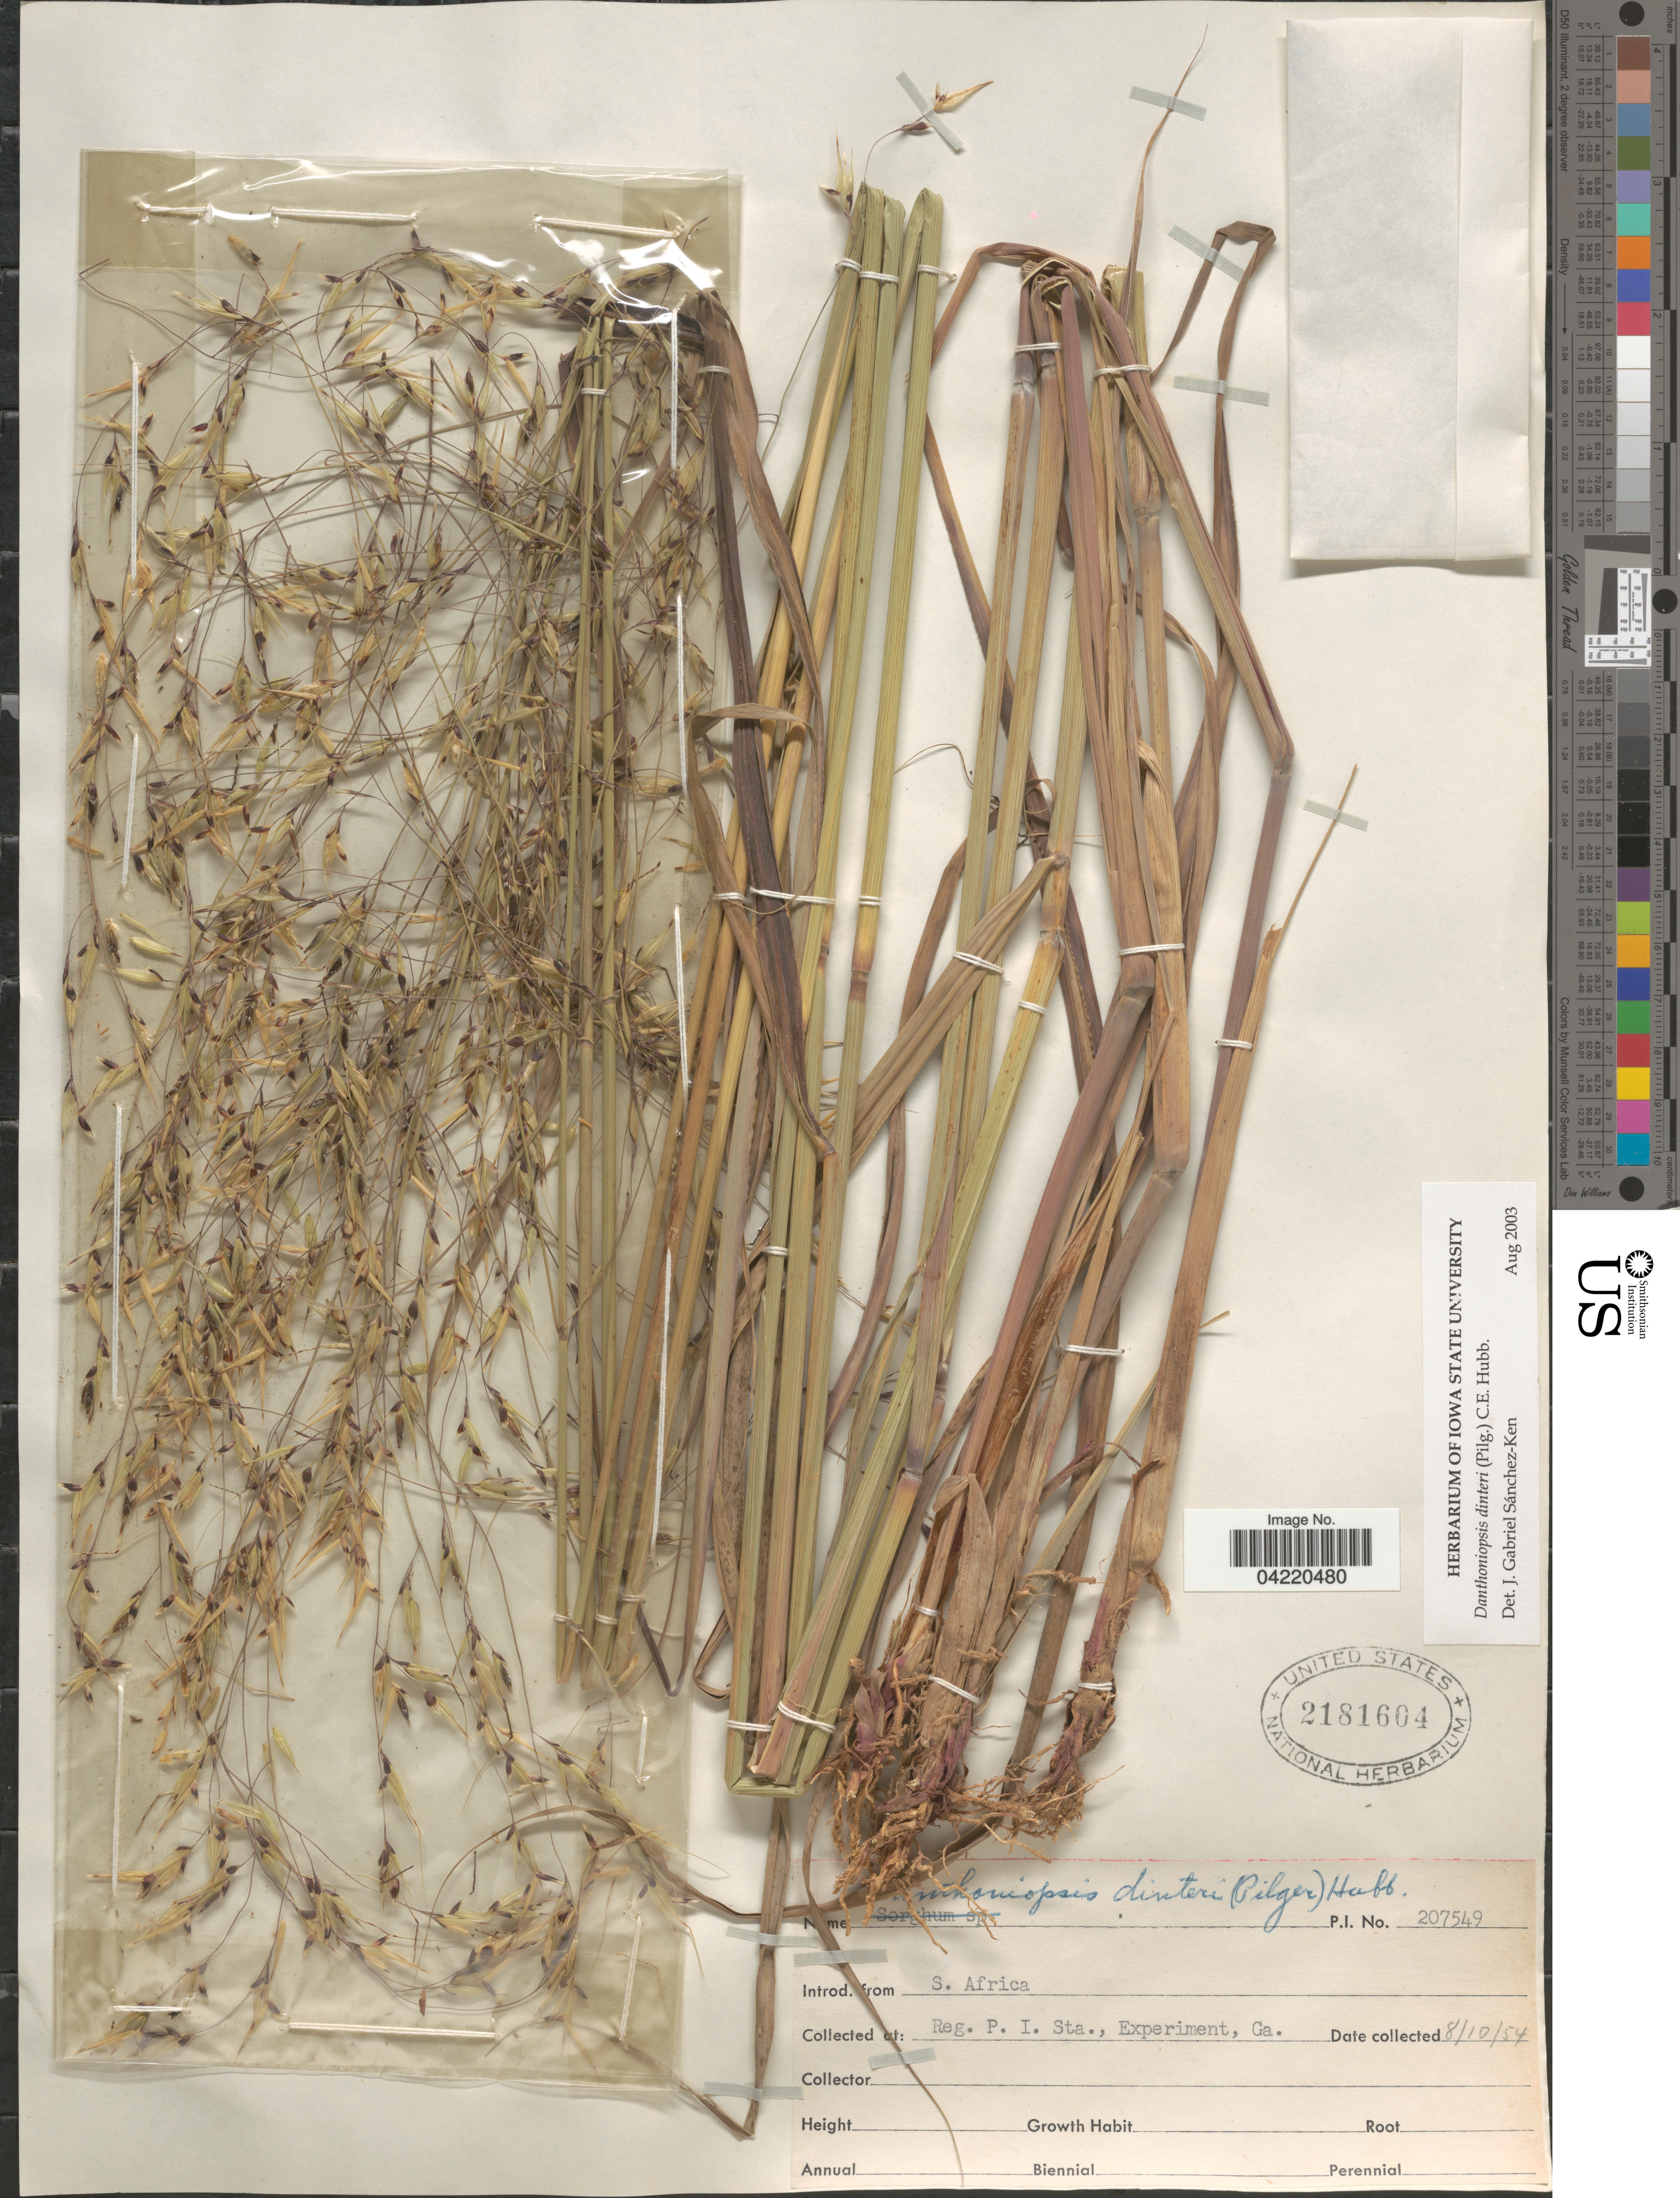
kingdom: Plantae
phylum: Tracheophyta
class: Liliopsida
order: Poales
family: Poaceae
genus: Danthoniopsis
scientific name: Danthoniopsis dinteri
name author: (Pilg.) C. E. Hubb.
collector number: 207549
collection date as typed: Transcribed d/m/y: 10/8/54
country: United States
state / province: Georgia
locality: Reg. P. I. Sta., Experiment.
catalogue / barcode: US 2181604